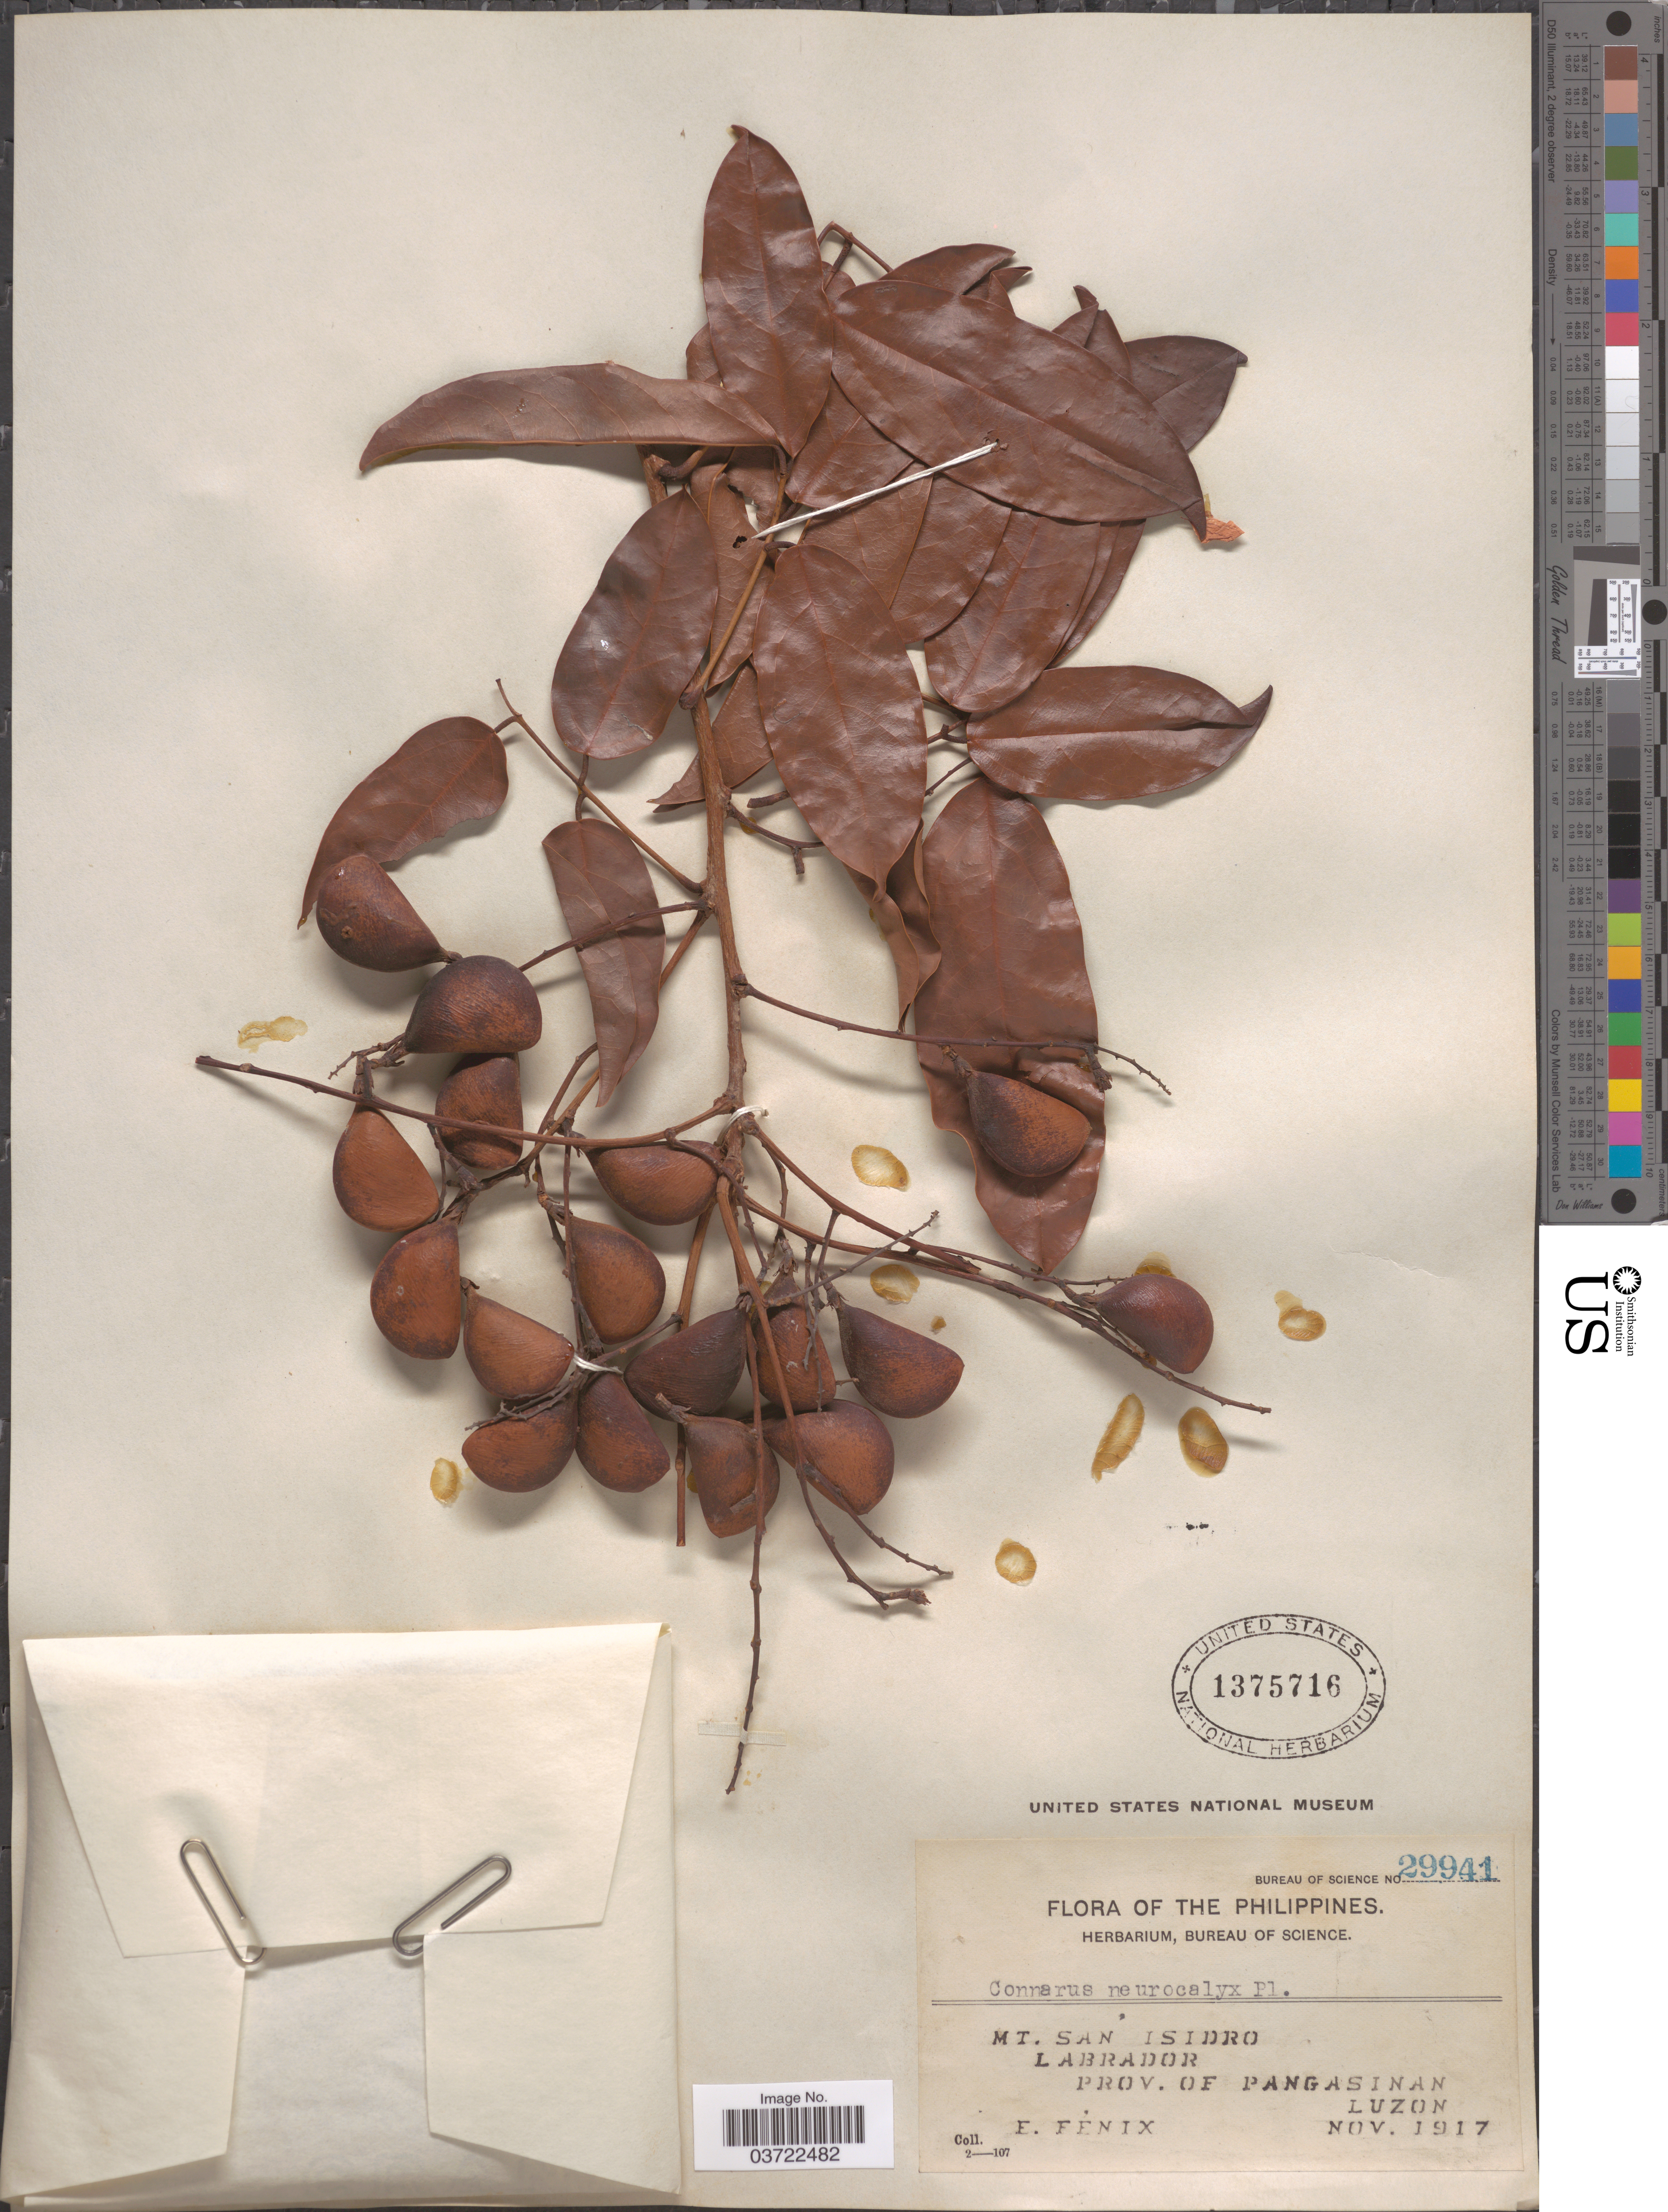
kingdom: Plantae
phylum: Tracheophyta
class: Magnoliopsida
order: Oxalidales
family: Connaraceae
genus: Connarus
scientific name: Connarus neurocalyx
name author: Planch.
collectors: E. Fénix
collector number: Bureau of Science 29941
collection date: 1917-11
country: Philippines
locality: Mt. San Isidro, Labrador, Prov. of Pangasinan, Luzon.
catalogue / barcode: US 1375716